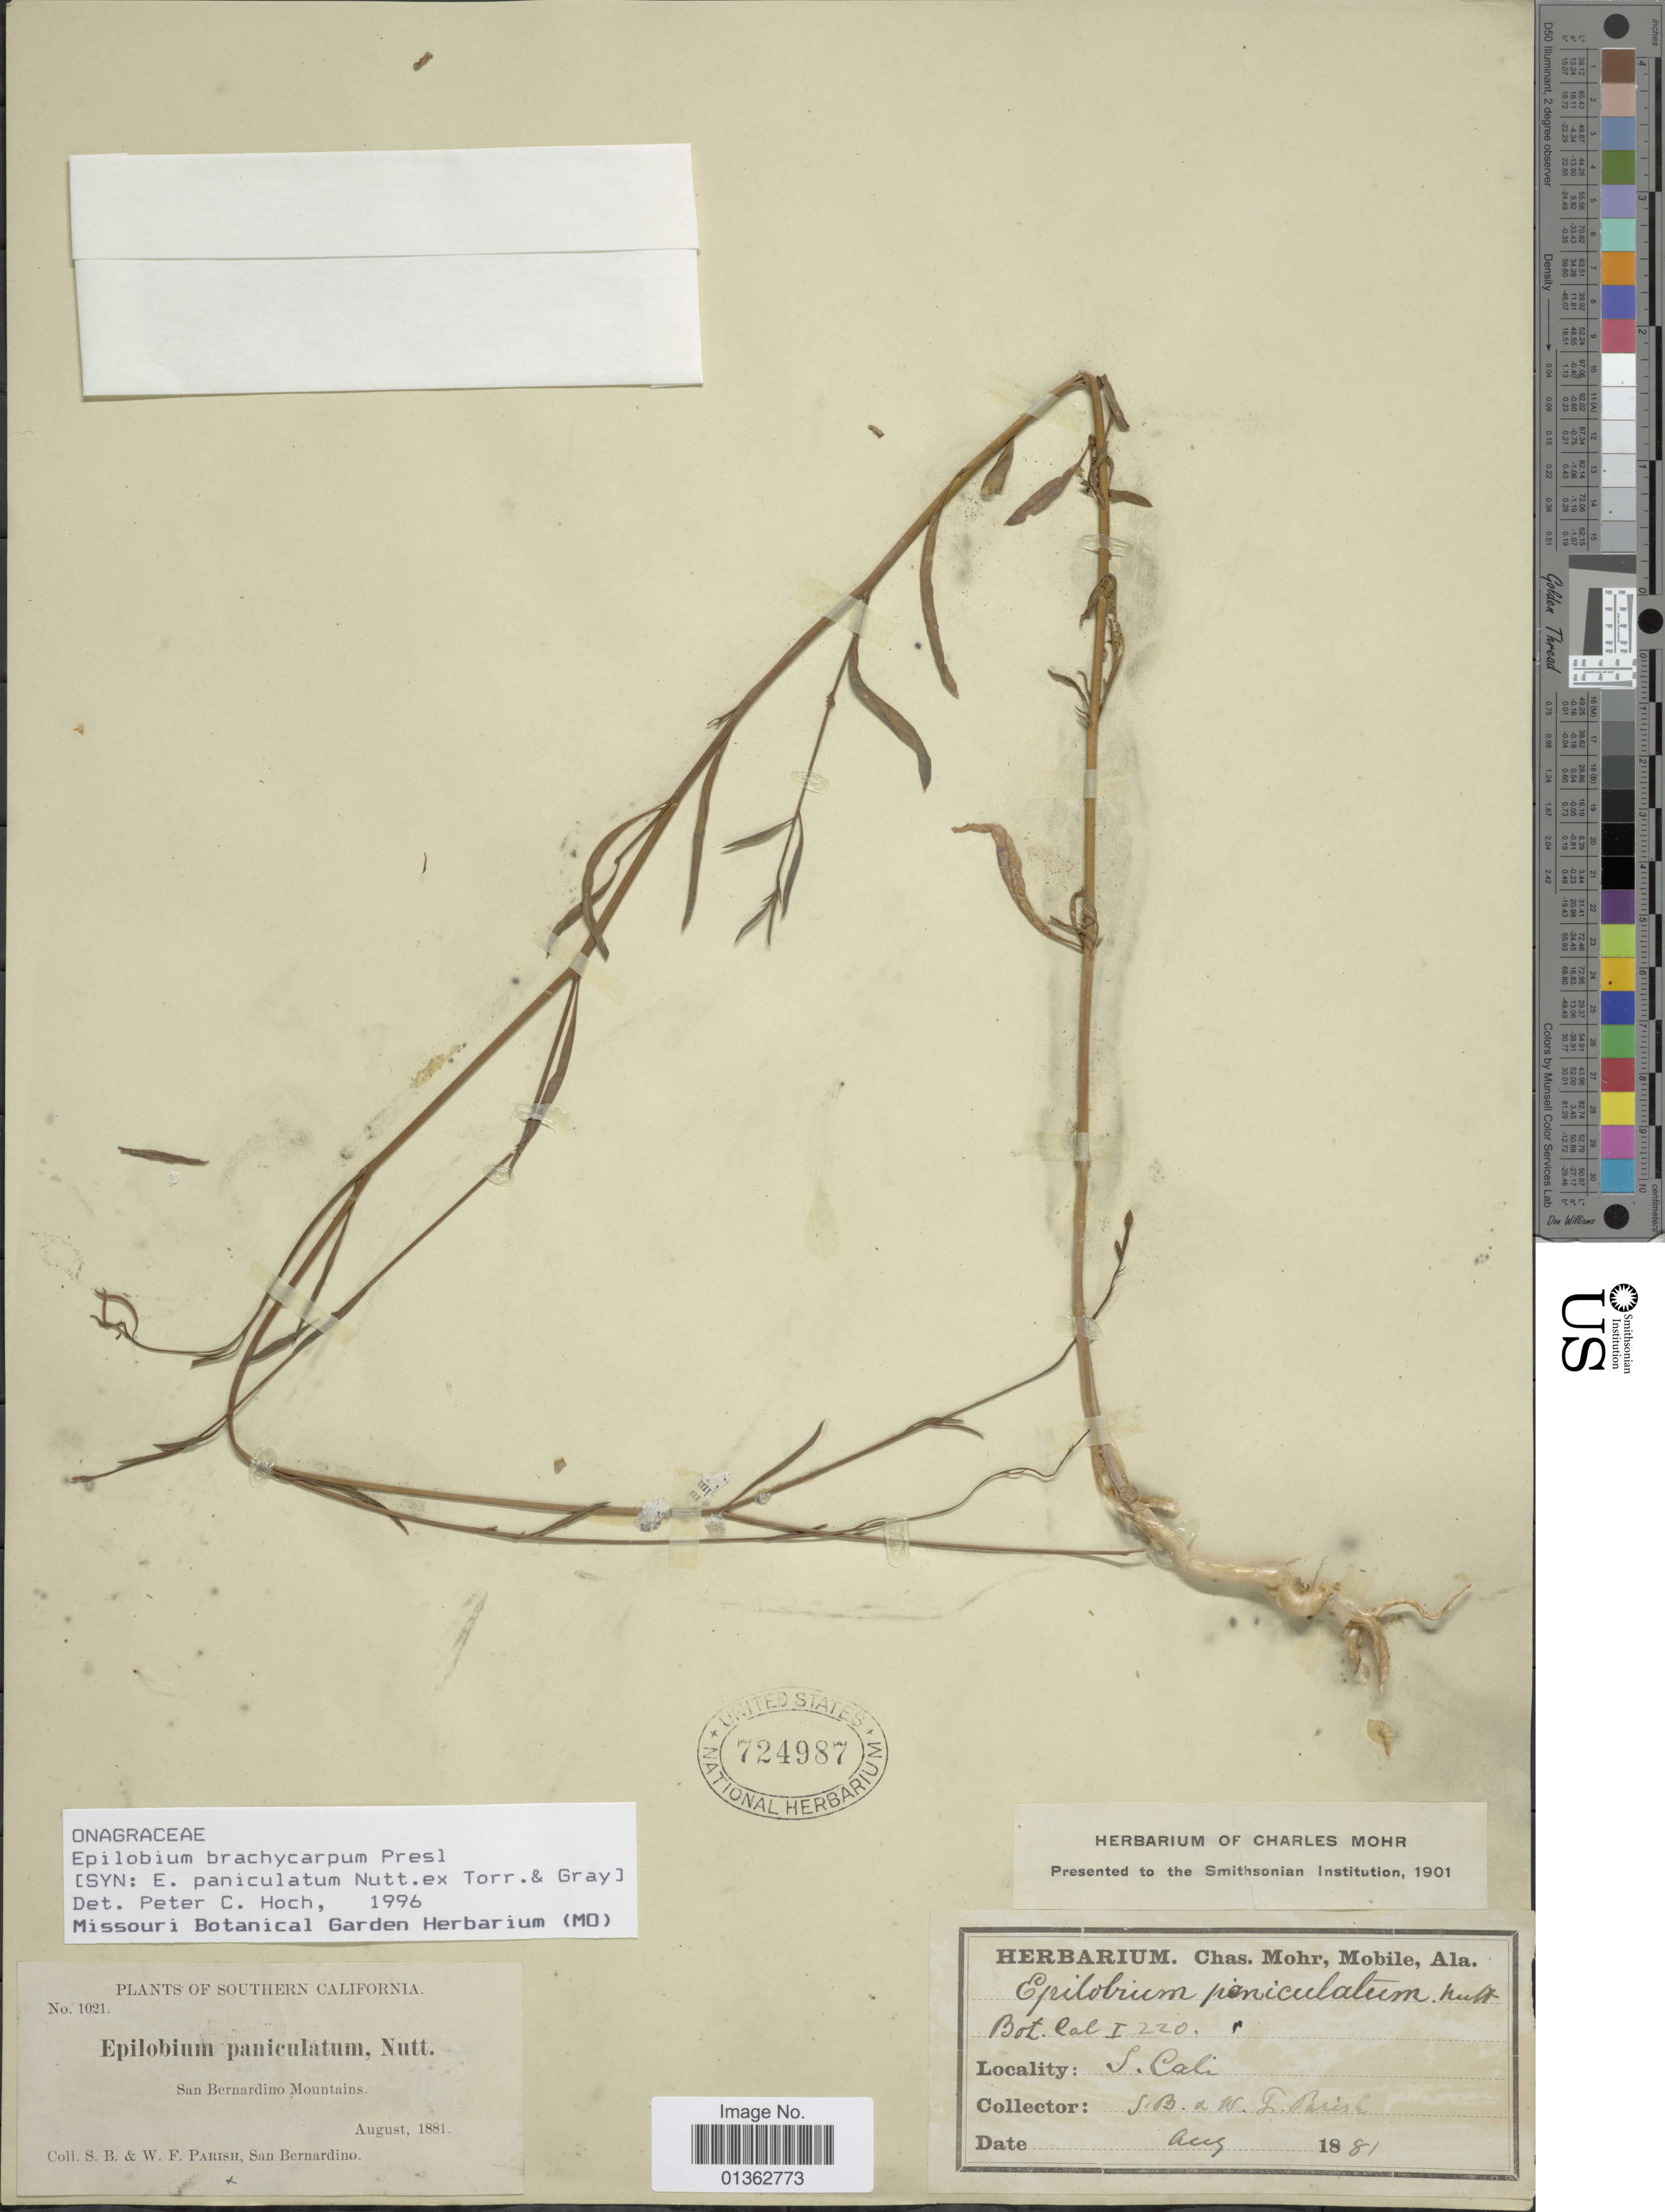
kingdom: Plantae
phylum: Tracheophyta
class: Magnoliopsida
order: Myrtales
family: Onagraceae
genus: Epilobium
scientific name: Epilobium brachycarpum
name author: C. Presl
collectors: S. B. Parish & W. F. Parish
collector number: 1021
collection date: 1881-08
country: United States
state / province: California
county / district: San Bernardino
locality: Southern California. San Bernardino Mountains.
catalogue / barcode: US 724987